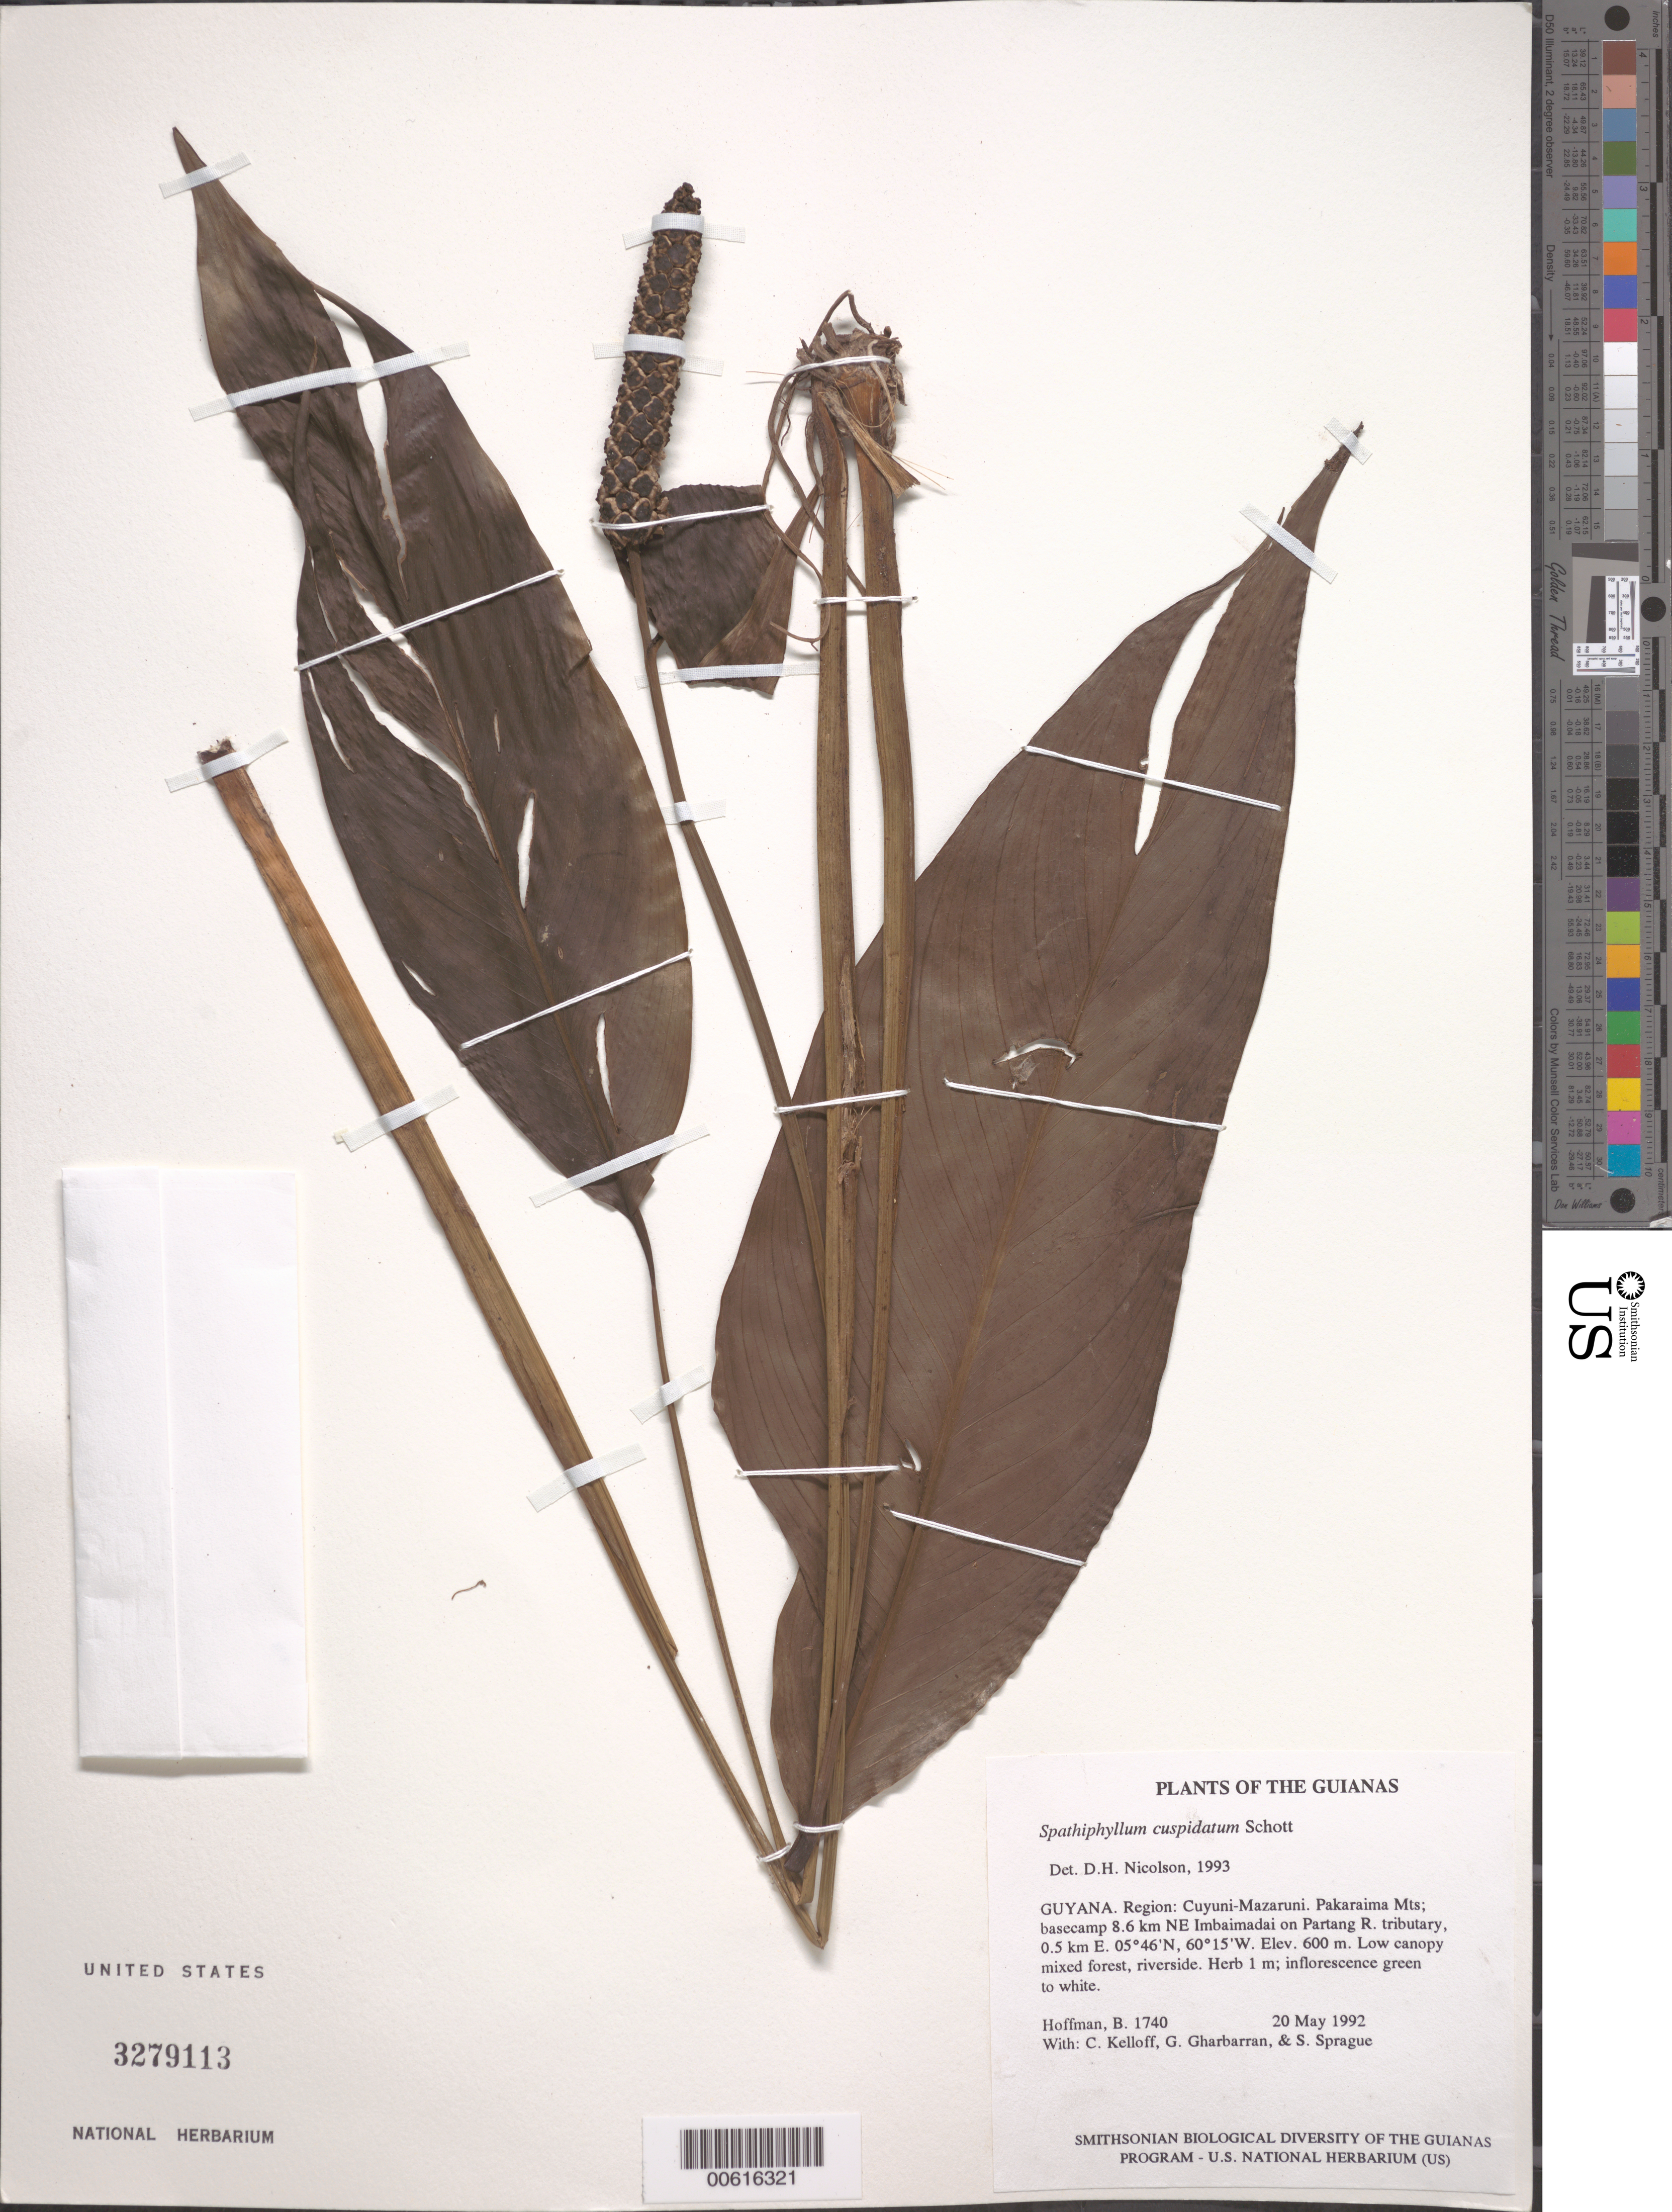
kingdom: Plantae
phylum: Tracheophyta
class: Liliopsida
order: Alismatales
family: Araceae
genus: Spathiphyllum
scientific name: Spathiphyllum cuspidatum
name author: Schott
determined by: Nicolson, Dan H.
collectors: B. Hoffman, C. L. Kelloff, G. Gharbarran & S. Sprague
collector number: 1740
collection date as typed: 20 May 1992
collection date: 1992-05-20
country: Guyana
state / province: Cuyuni-Mazaruni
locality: Pakaraima Mts; basecamp 8.6 km NE Imbaimadai on Partang River tributary, 0.5 km E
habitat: Low canopy mixed forest, riverside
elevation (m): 600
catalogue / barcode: US 3279113